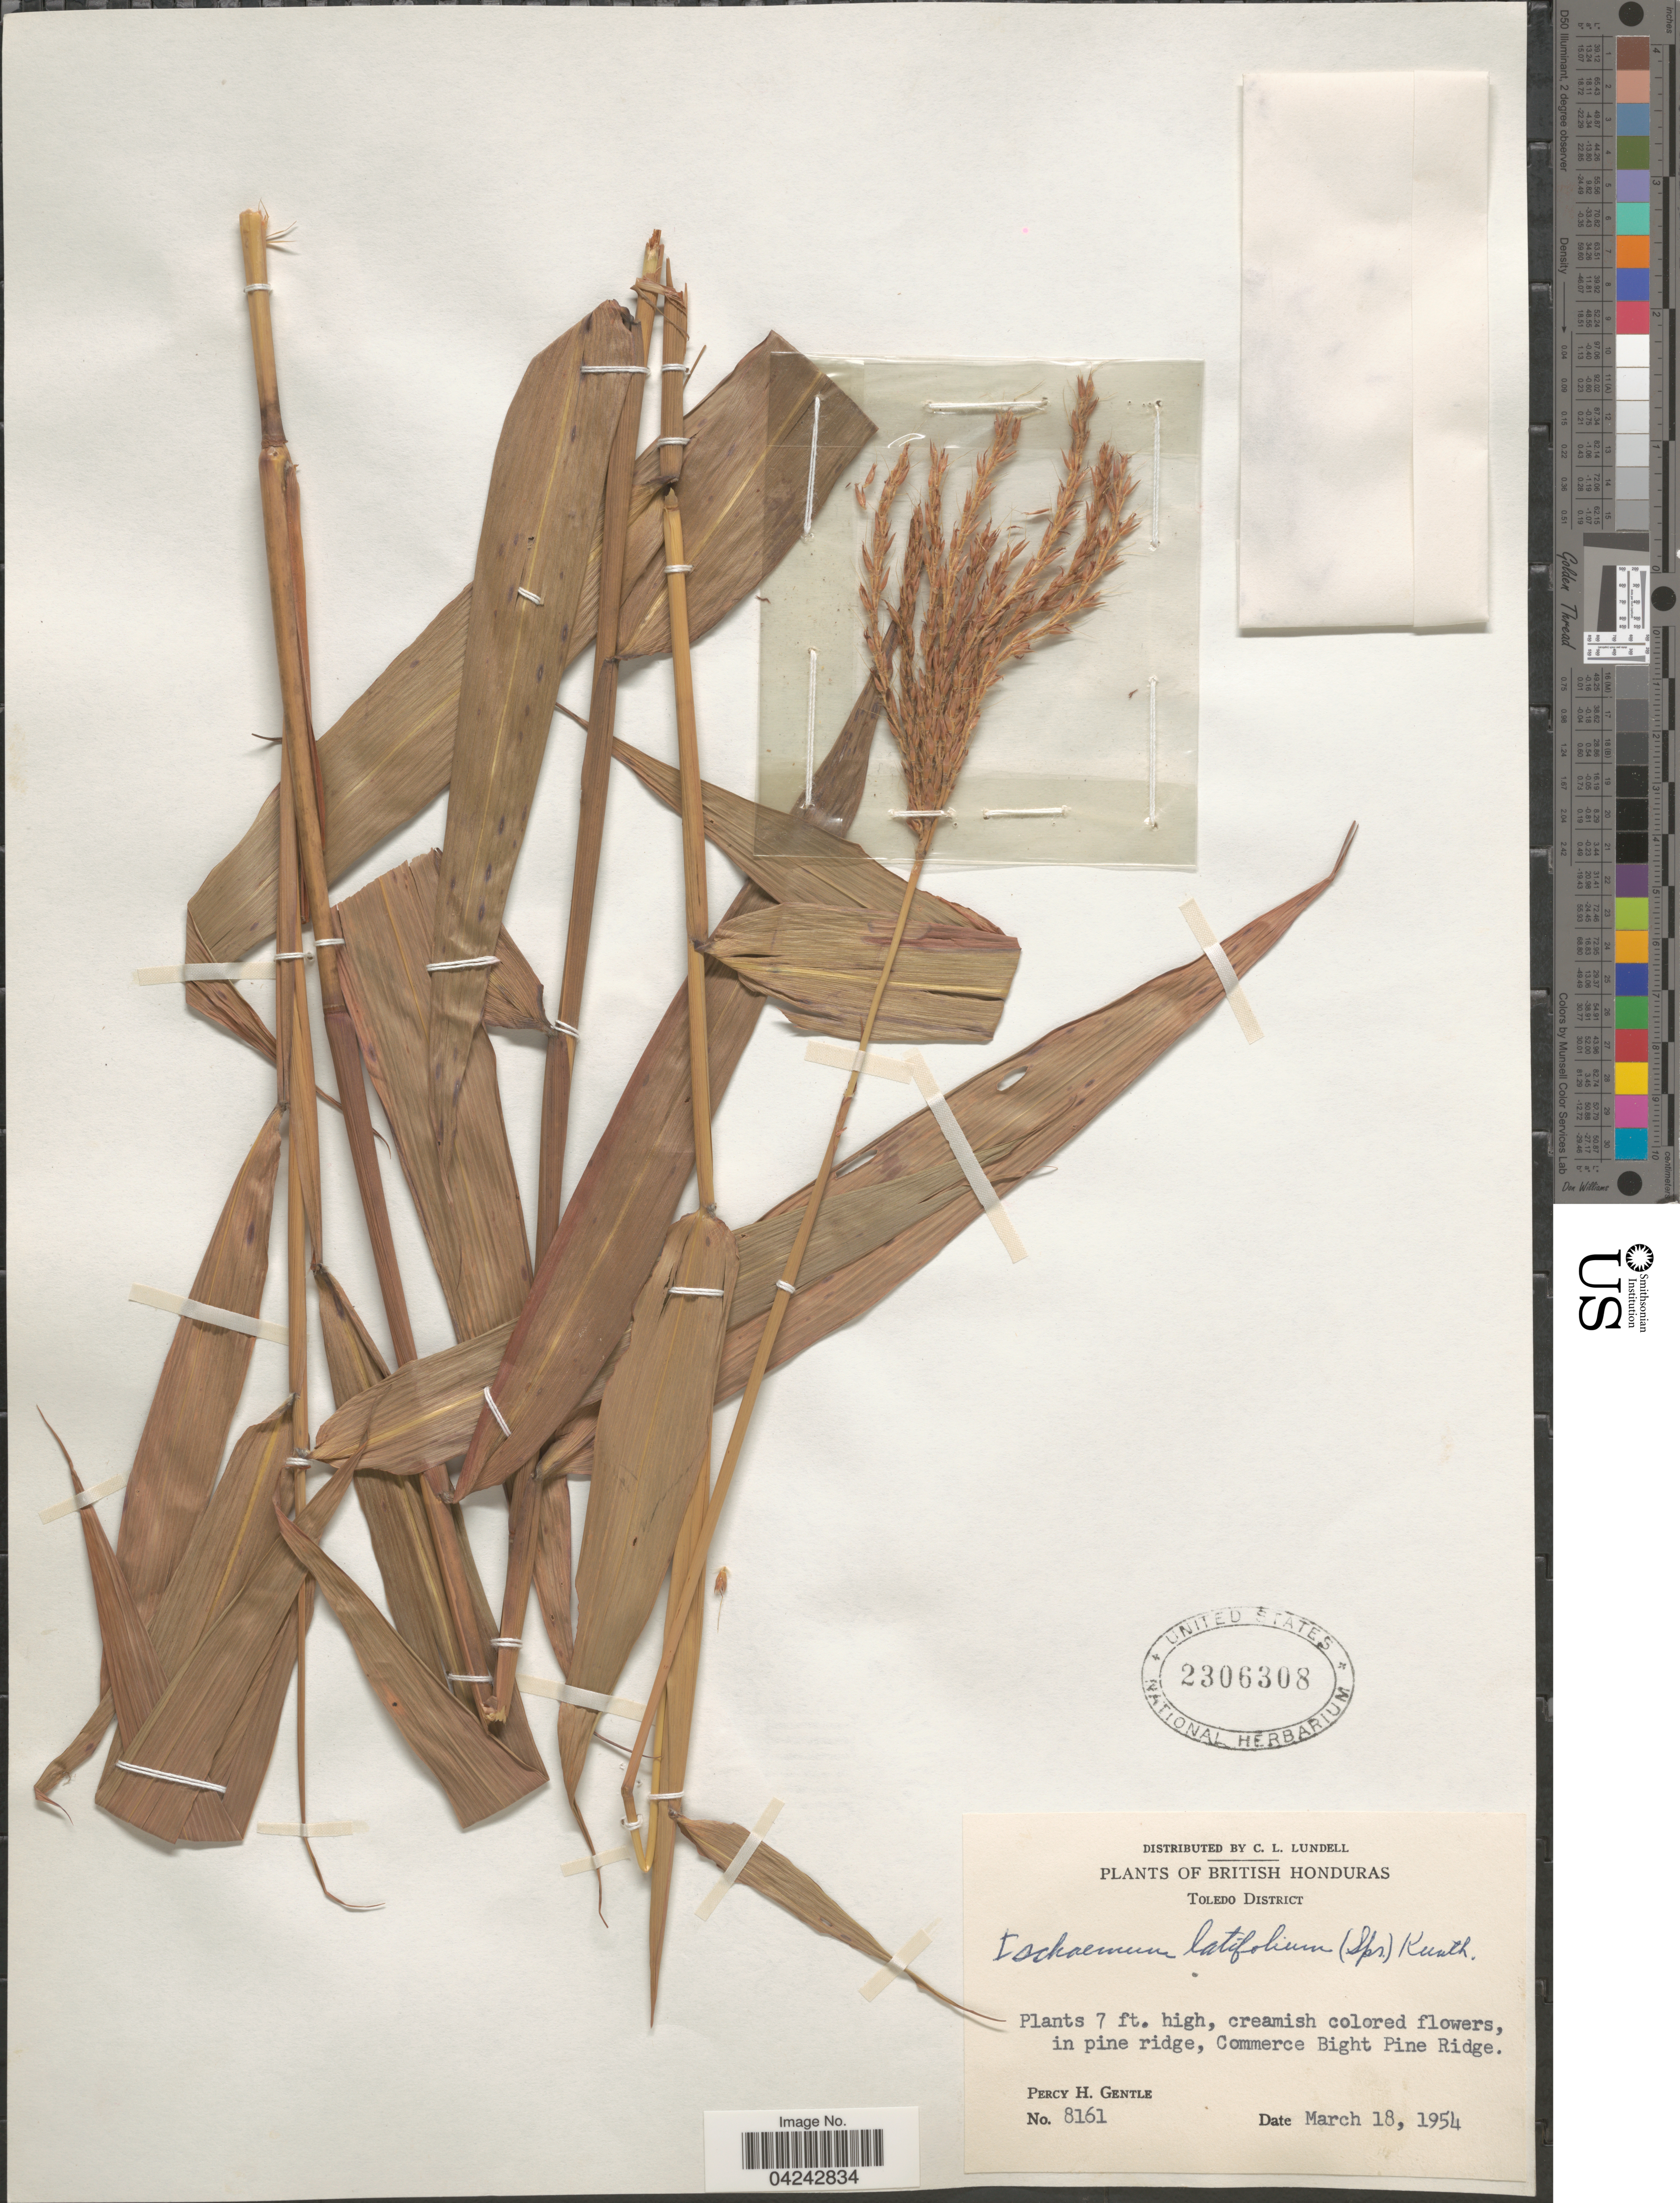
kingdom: Plantae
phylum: Tracheophyta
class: Liliopsida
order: Poales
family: Poaceae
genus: Ischaemum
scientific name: Ischaemum latifolium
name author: (Spreng.) Kunth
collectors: P. H. Gentle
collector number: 8161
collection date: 1954-03-18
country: Belize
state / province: Toledo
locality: British Honduras. Toledo District. In pine ridge, Commerce Bight Pine Ridge.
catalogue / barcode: US 2306308